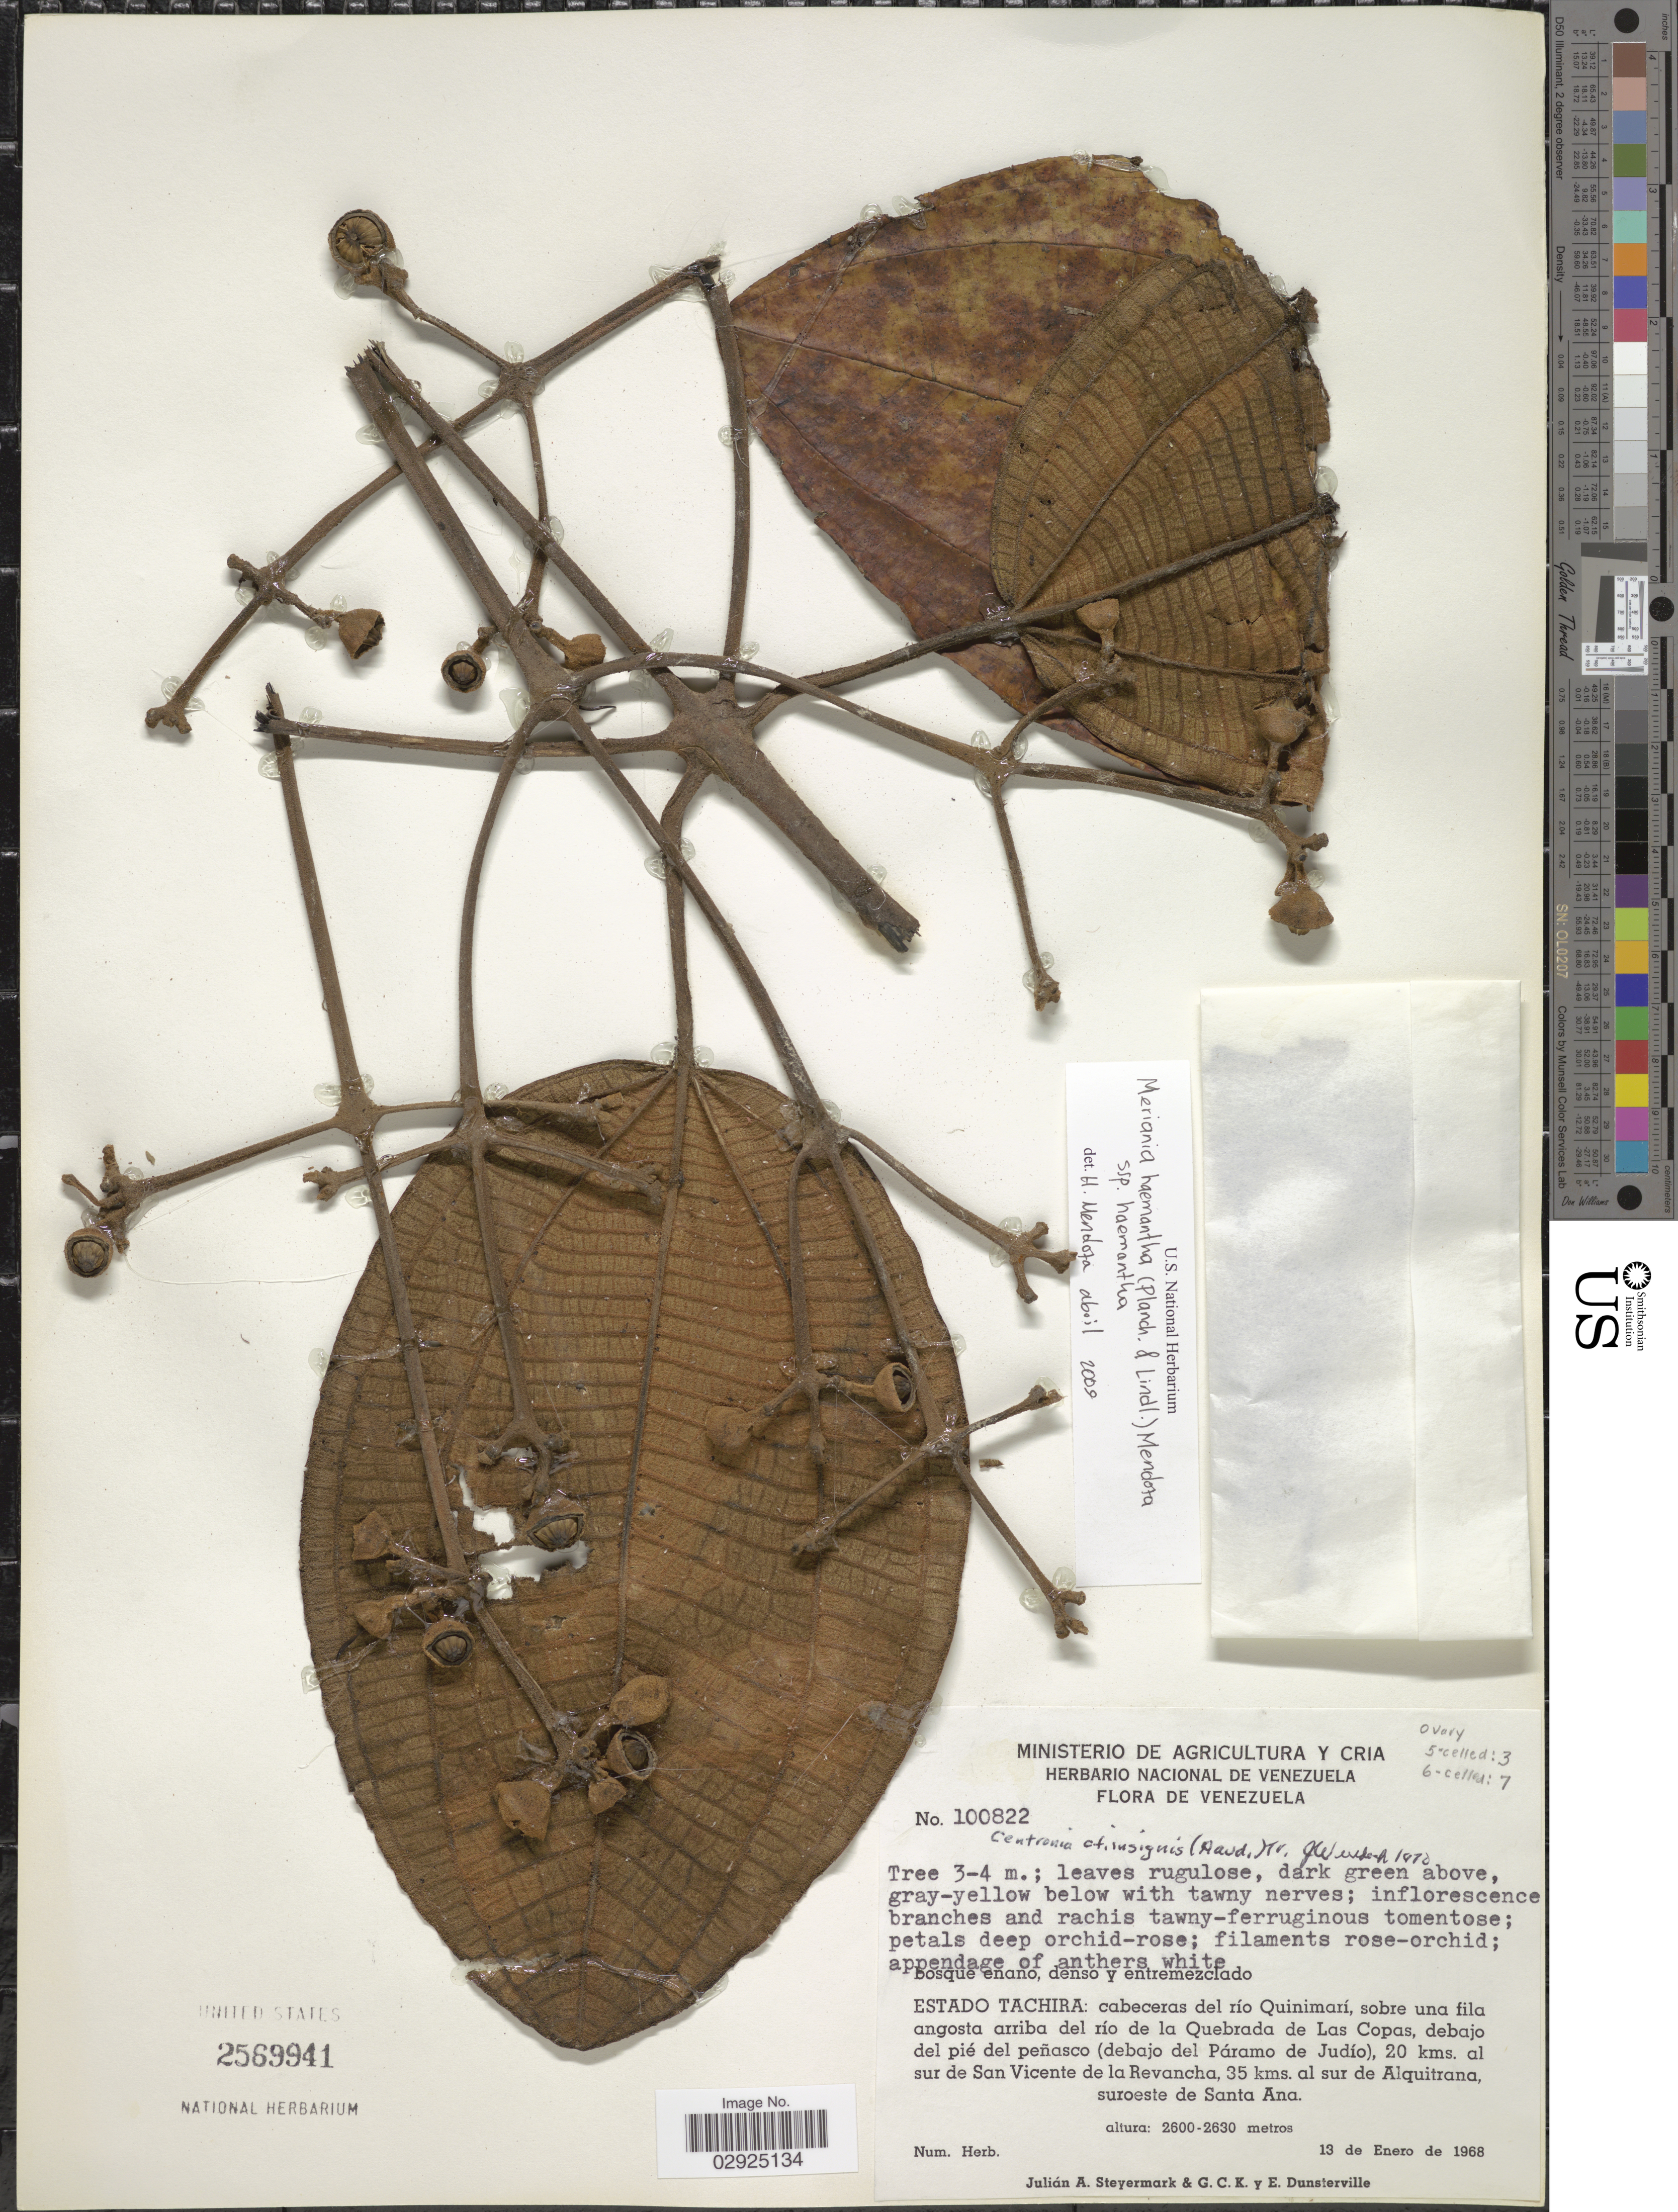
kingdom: Plantae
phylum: Tracheophyta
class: Magnoliopsida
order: Myrtales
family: Melastomataceae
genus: Meriania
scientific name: Meriania haemantha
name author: (Planch. & Lindl.) Humberto Mend. & Fern. Alonso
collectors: J. Steyermark, G. C. K. Dunsterville & E. Dunsterville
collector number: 100822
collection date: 1968-01-13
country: Venezuela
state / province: Tachira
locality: Cabeceras del río Quinimarí, sobre una fila angosta arriba del río de la Quebrada de Las Copas, debajo del pié del peñasco (debajo del Páramo de Judío), 20 kms. al sur de San Vicente de la Revancha, 35 kms. al sur de Alquitrana, suroeste de Santa Ana.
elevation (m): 2600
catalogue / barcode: US 2569941